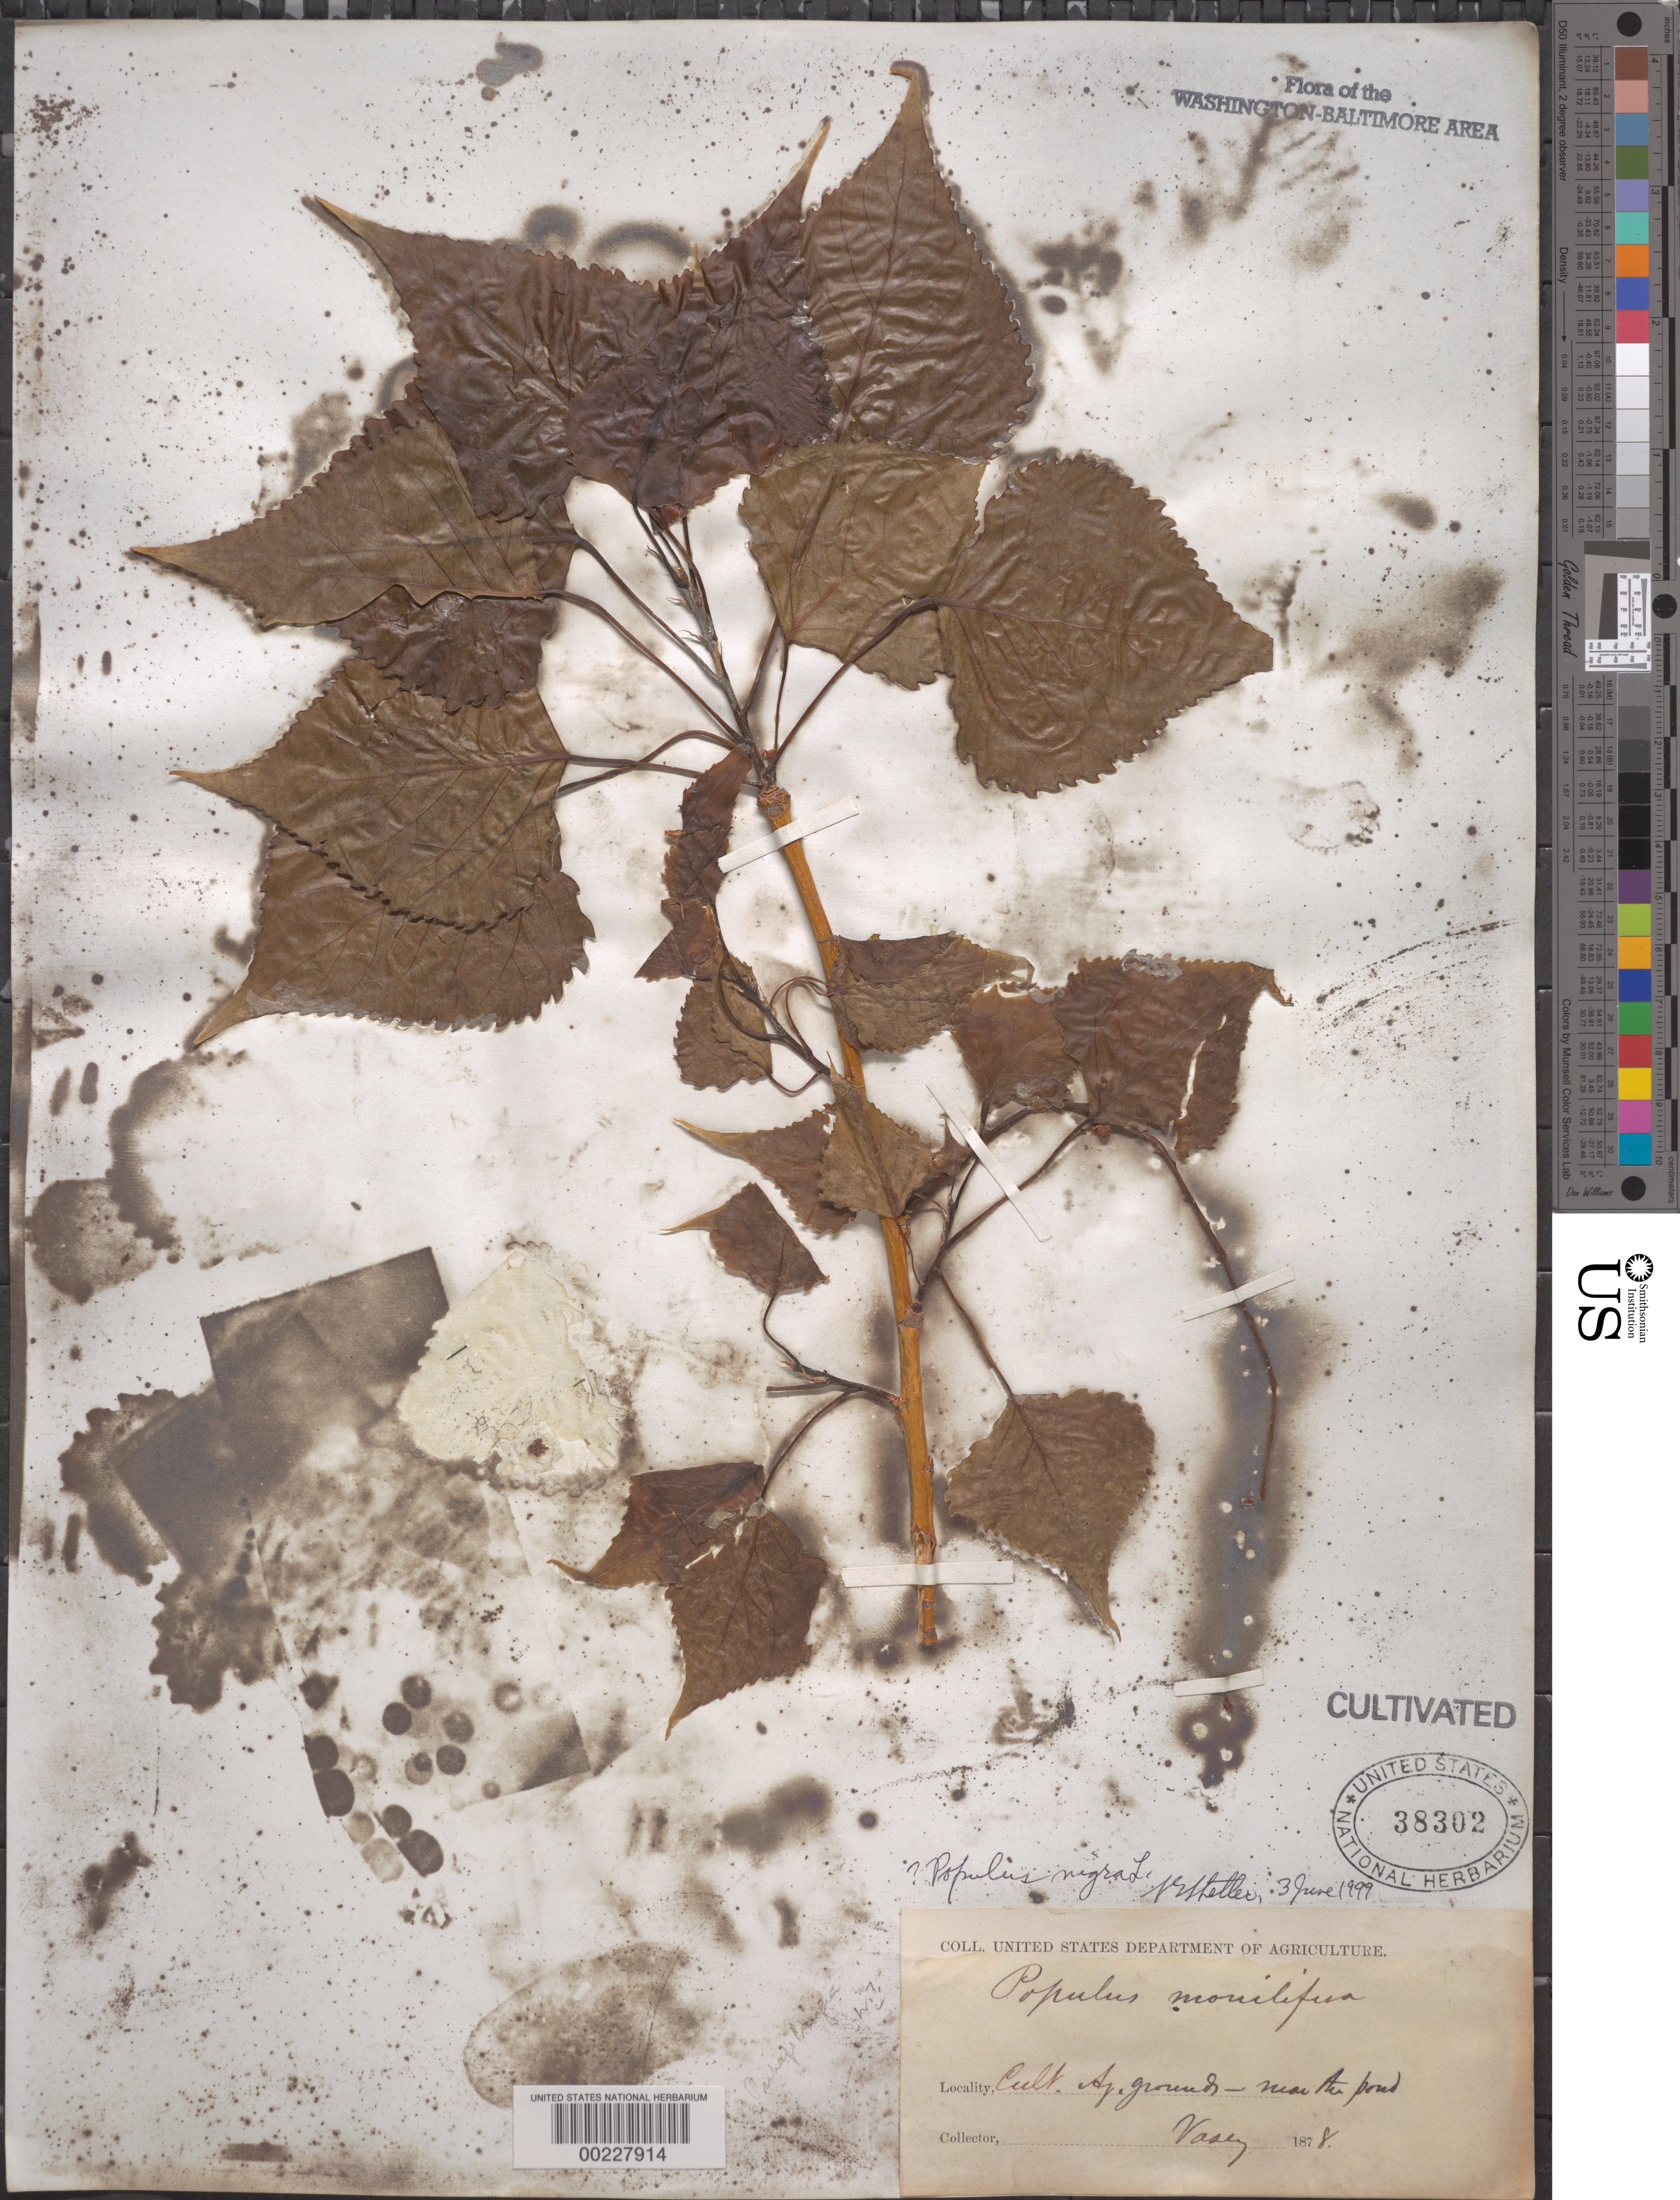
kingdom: Plantae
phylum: Tracheophyta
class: Magnoliopsida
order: Malpighiales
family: Salicaceae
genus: Populus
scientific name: Populus nigra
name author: L.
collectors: G. R. Vasey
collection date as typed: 1878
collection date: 1878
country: United States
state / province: District of Columbia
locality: Agriculture grounds, near the Pond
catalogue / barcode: US 38302